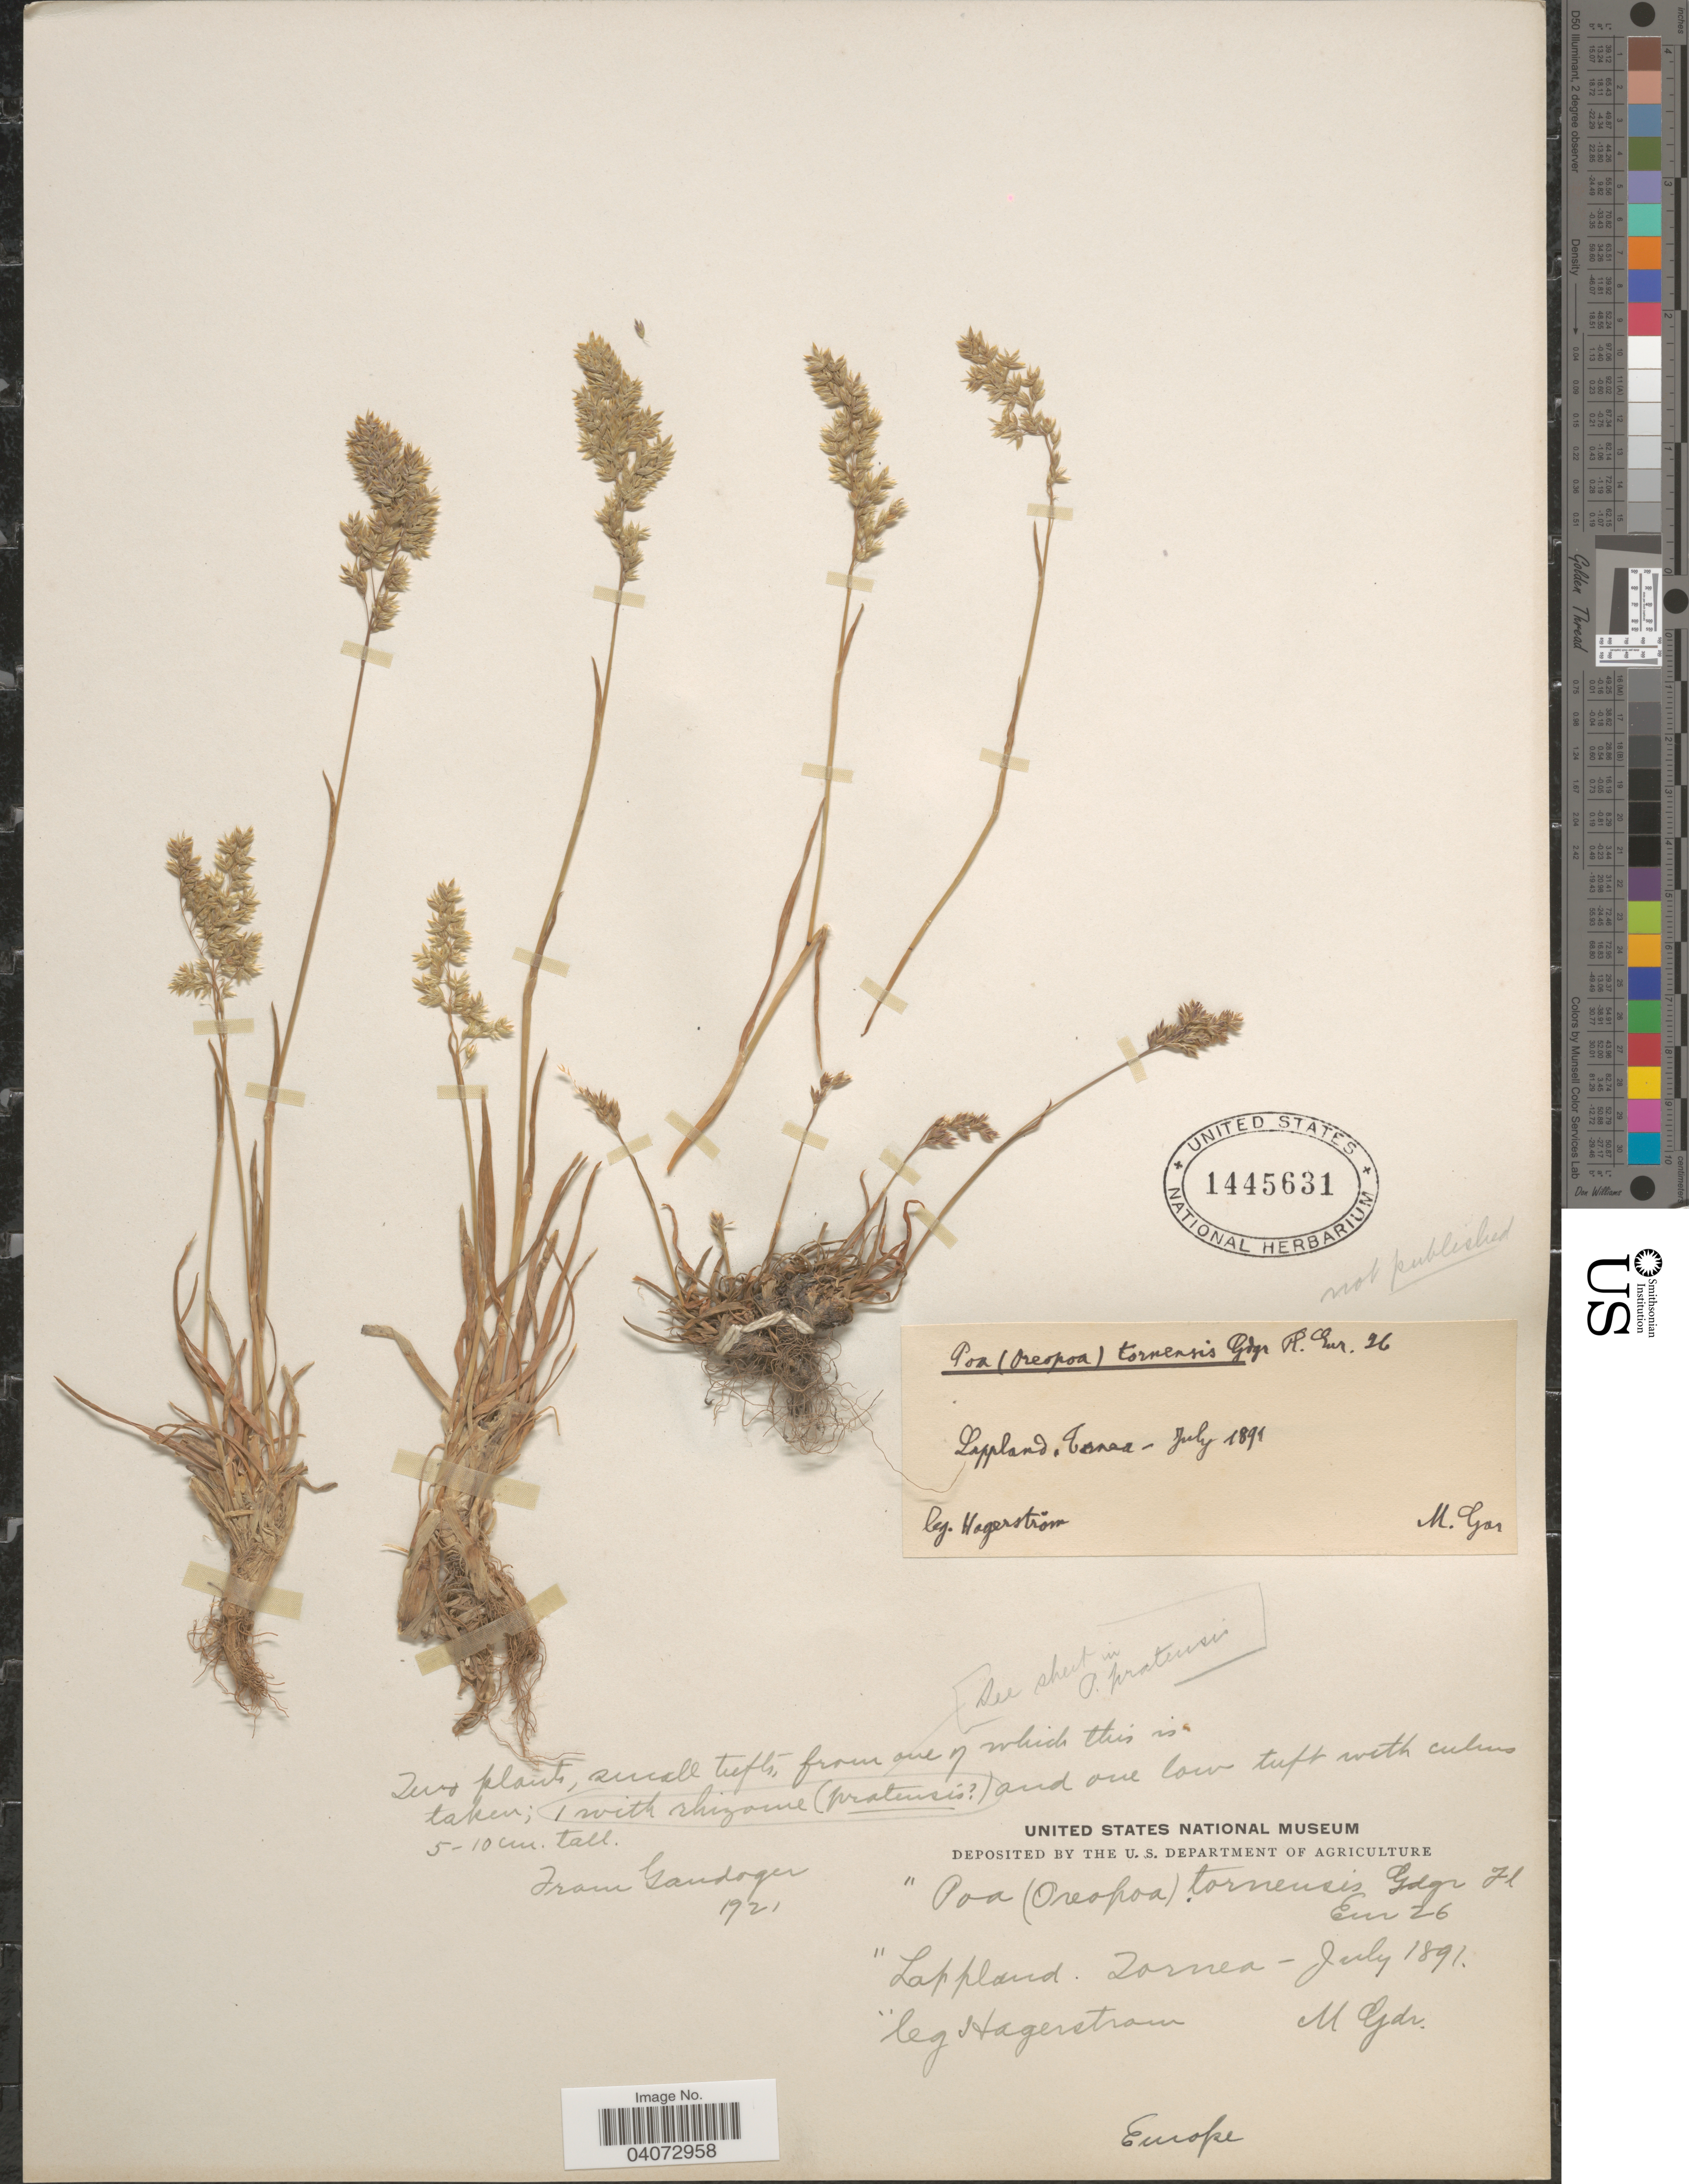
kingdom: Plantae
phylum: Tracheophyta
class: Liliopsida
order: Poales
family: Poaceae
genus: Poa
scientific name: Poa sp.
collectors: K. Hägerström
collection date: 1891-07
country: Finland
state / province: Lappi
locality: Lappland. Tornea.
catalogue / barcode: US 1445631